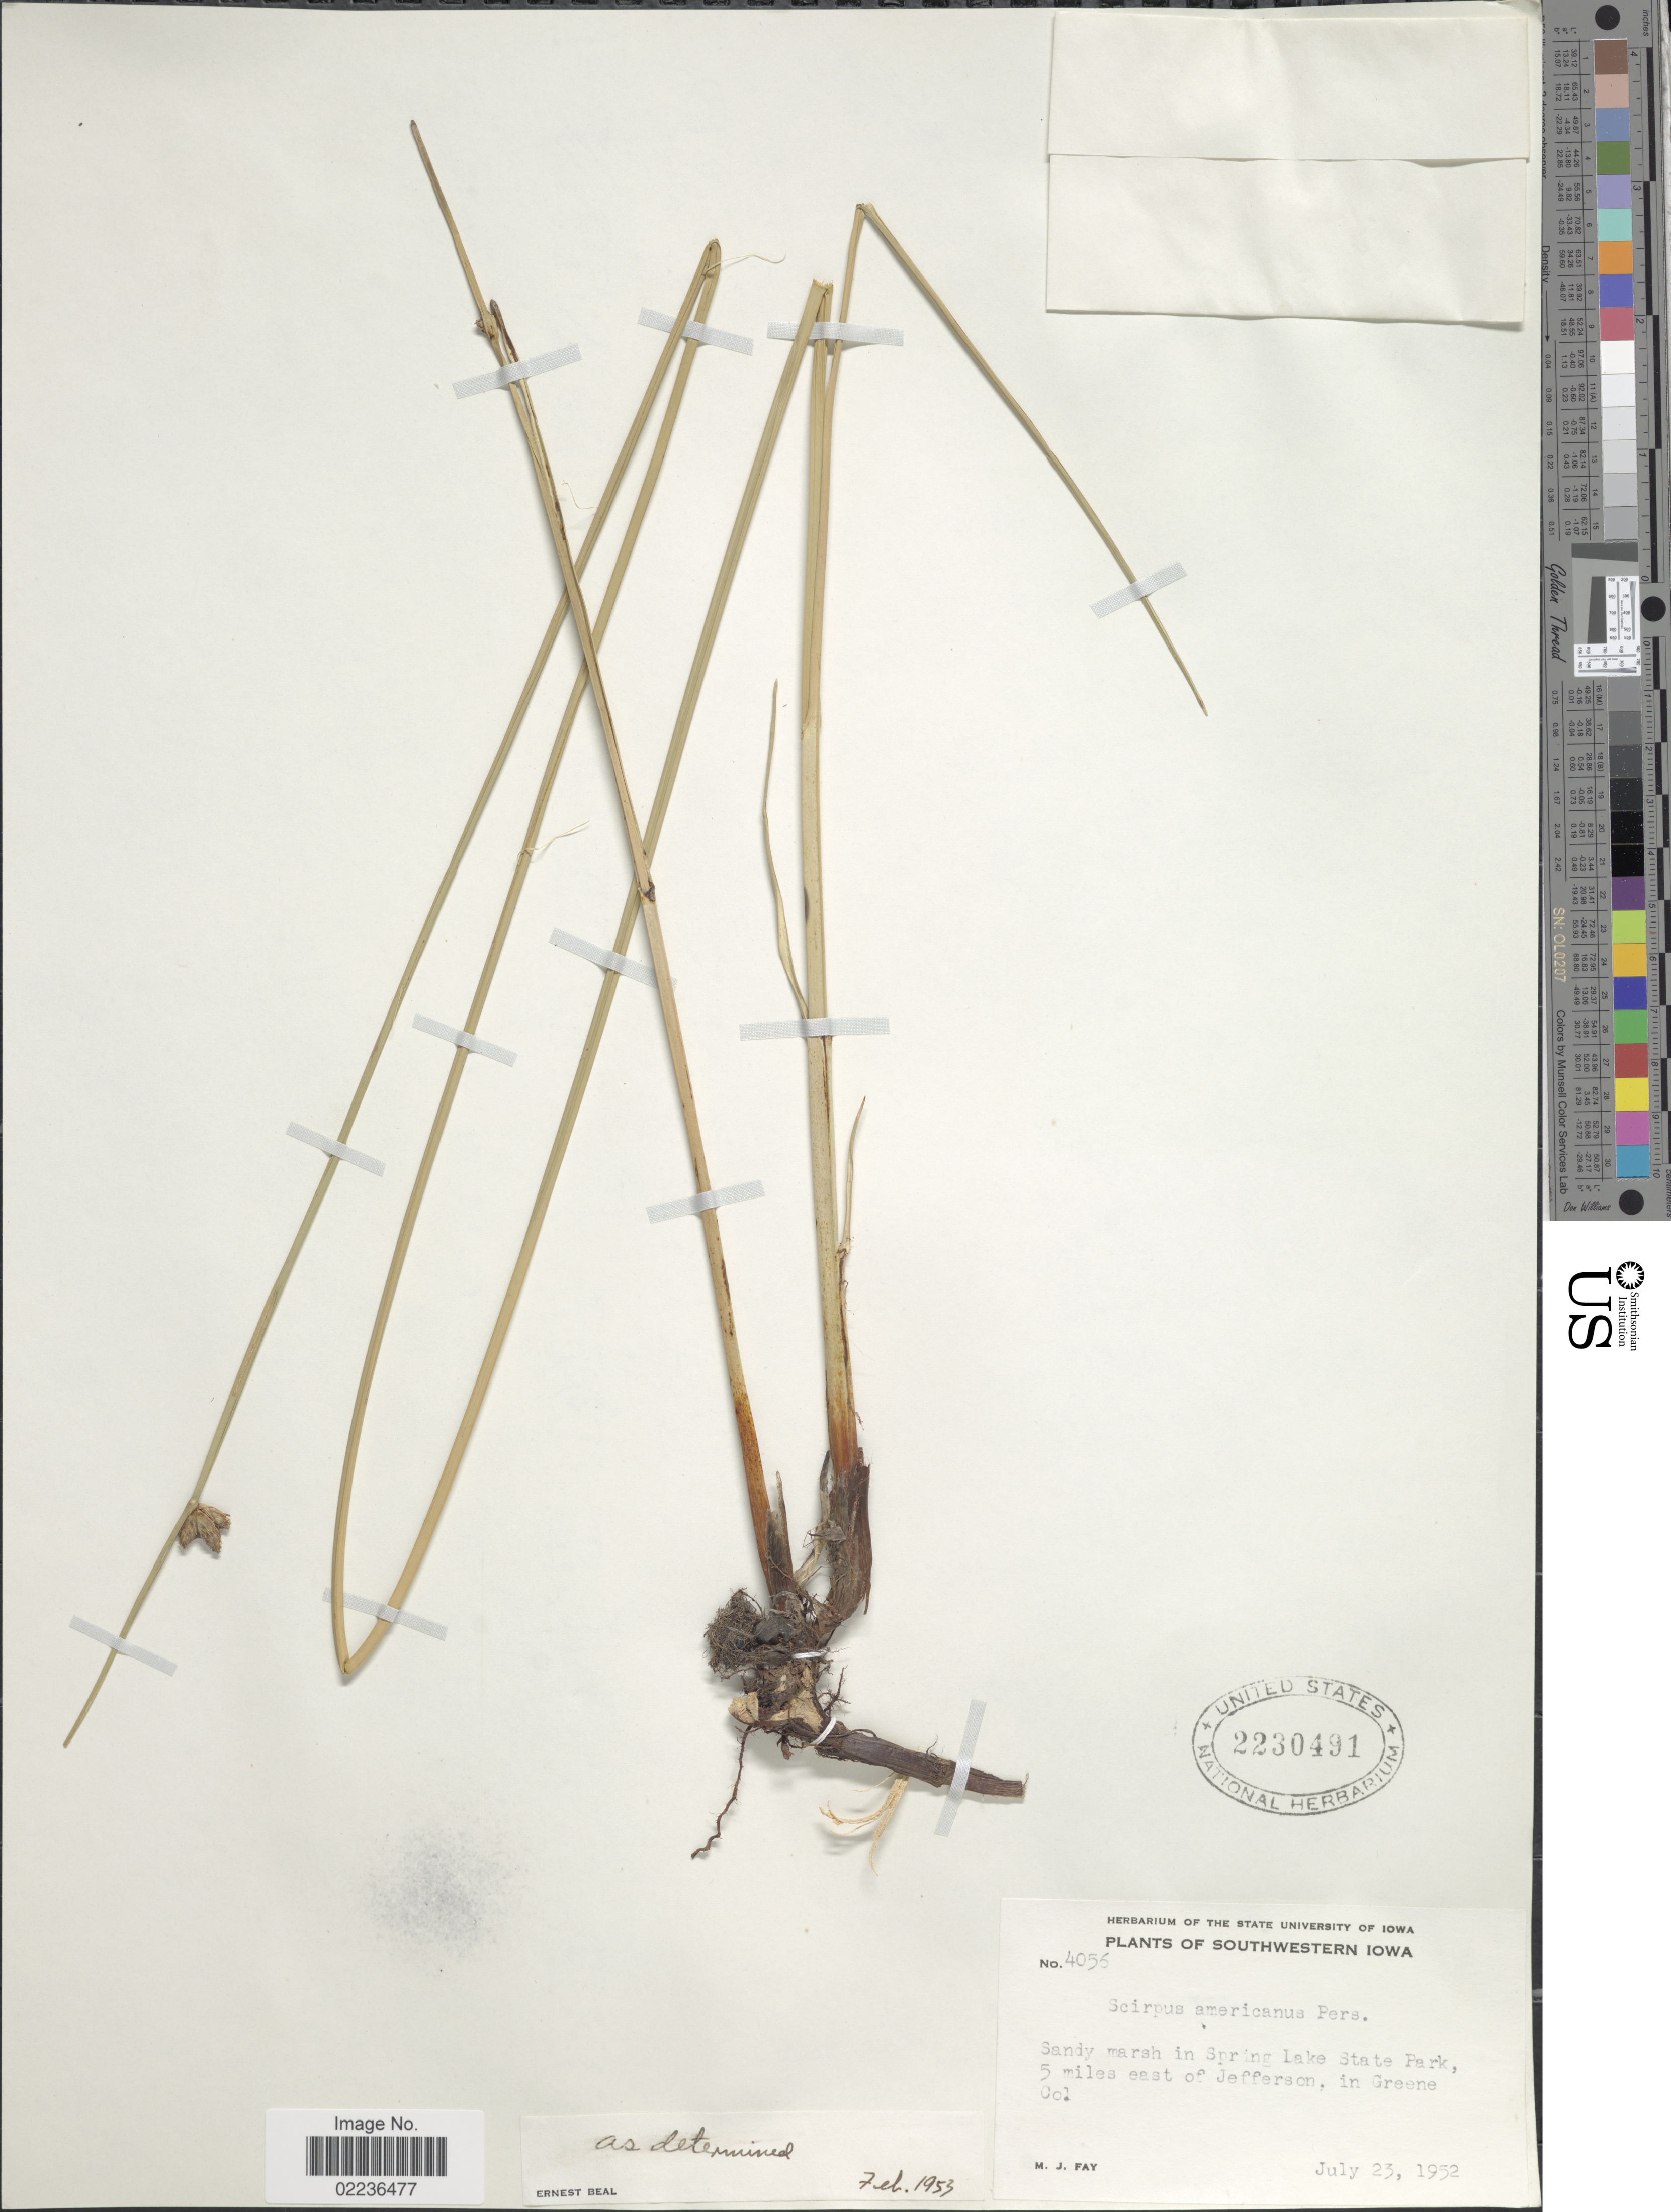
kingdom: Plantae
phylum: Tracheophyta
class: Liliopsida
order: Poales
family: Cyperaceae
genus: Schoenoplectus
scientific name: Schoenoplectus pungens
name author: (Vahl) Palla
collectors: M. Fay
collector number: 4056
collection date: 1952-07-23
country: United States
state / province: Iowa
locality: Southwestern Iowa, sandy marsh in Spring Lake State Park, 5 miles east of Jefferson, in Green Co.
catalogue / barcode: US 2230491